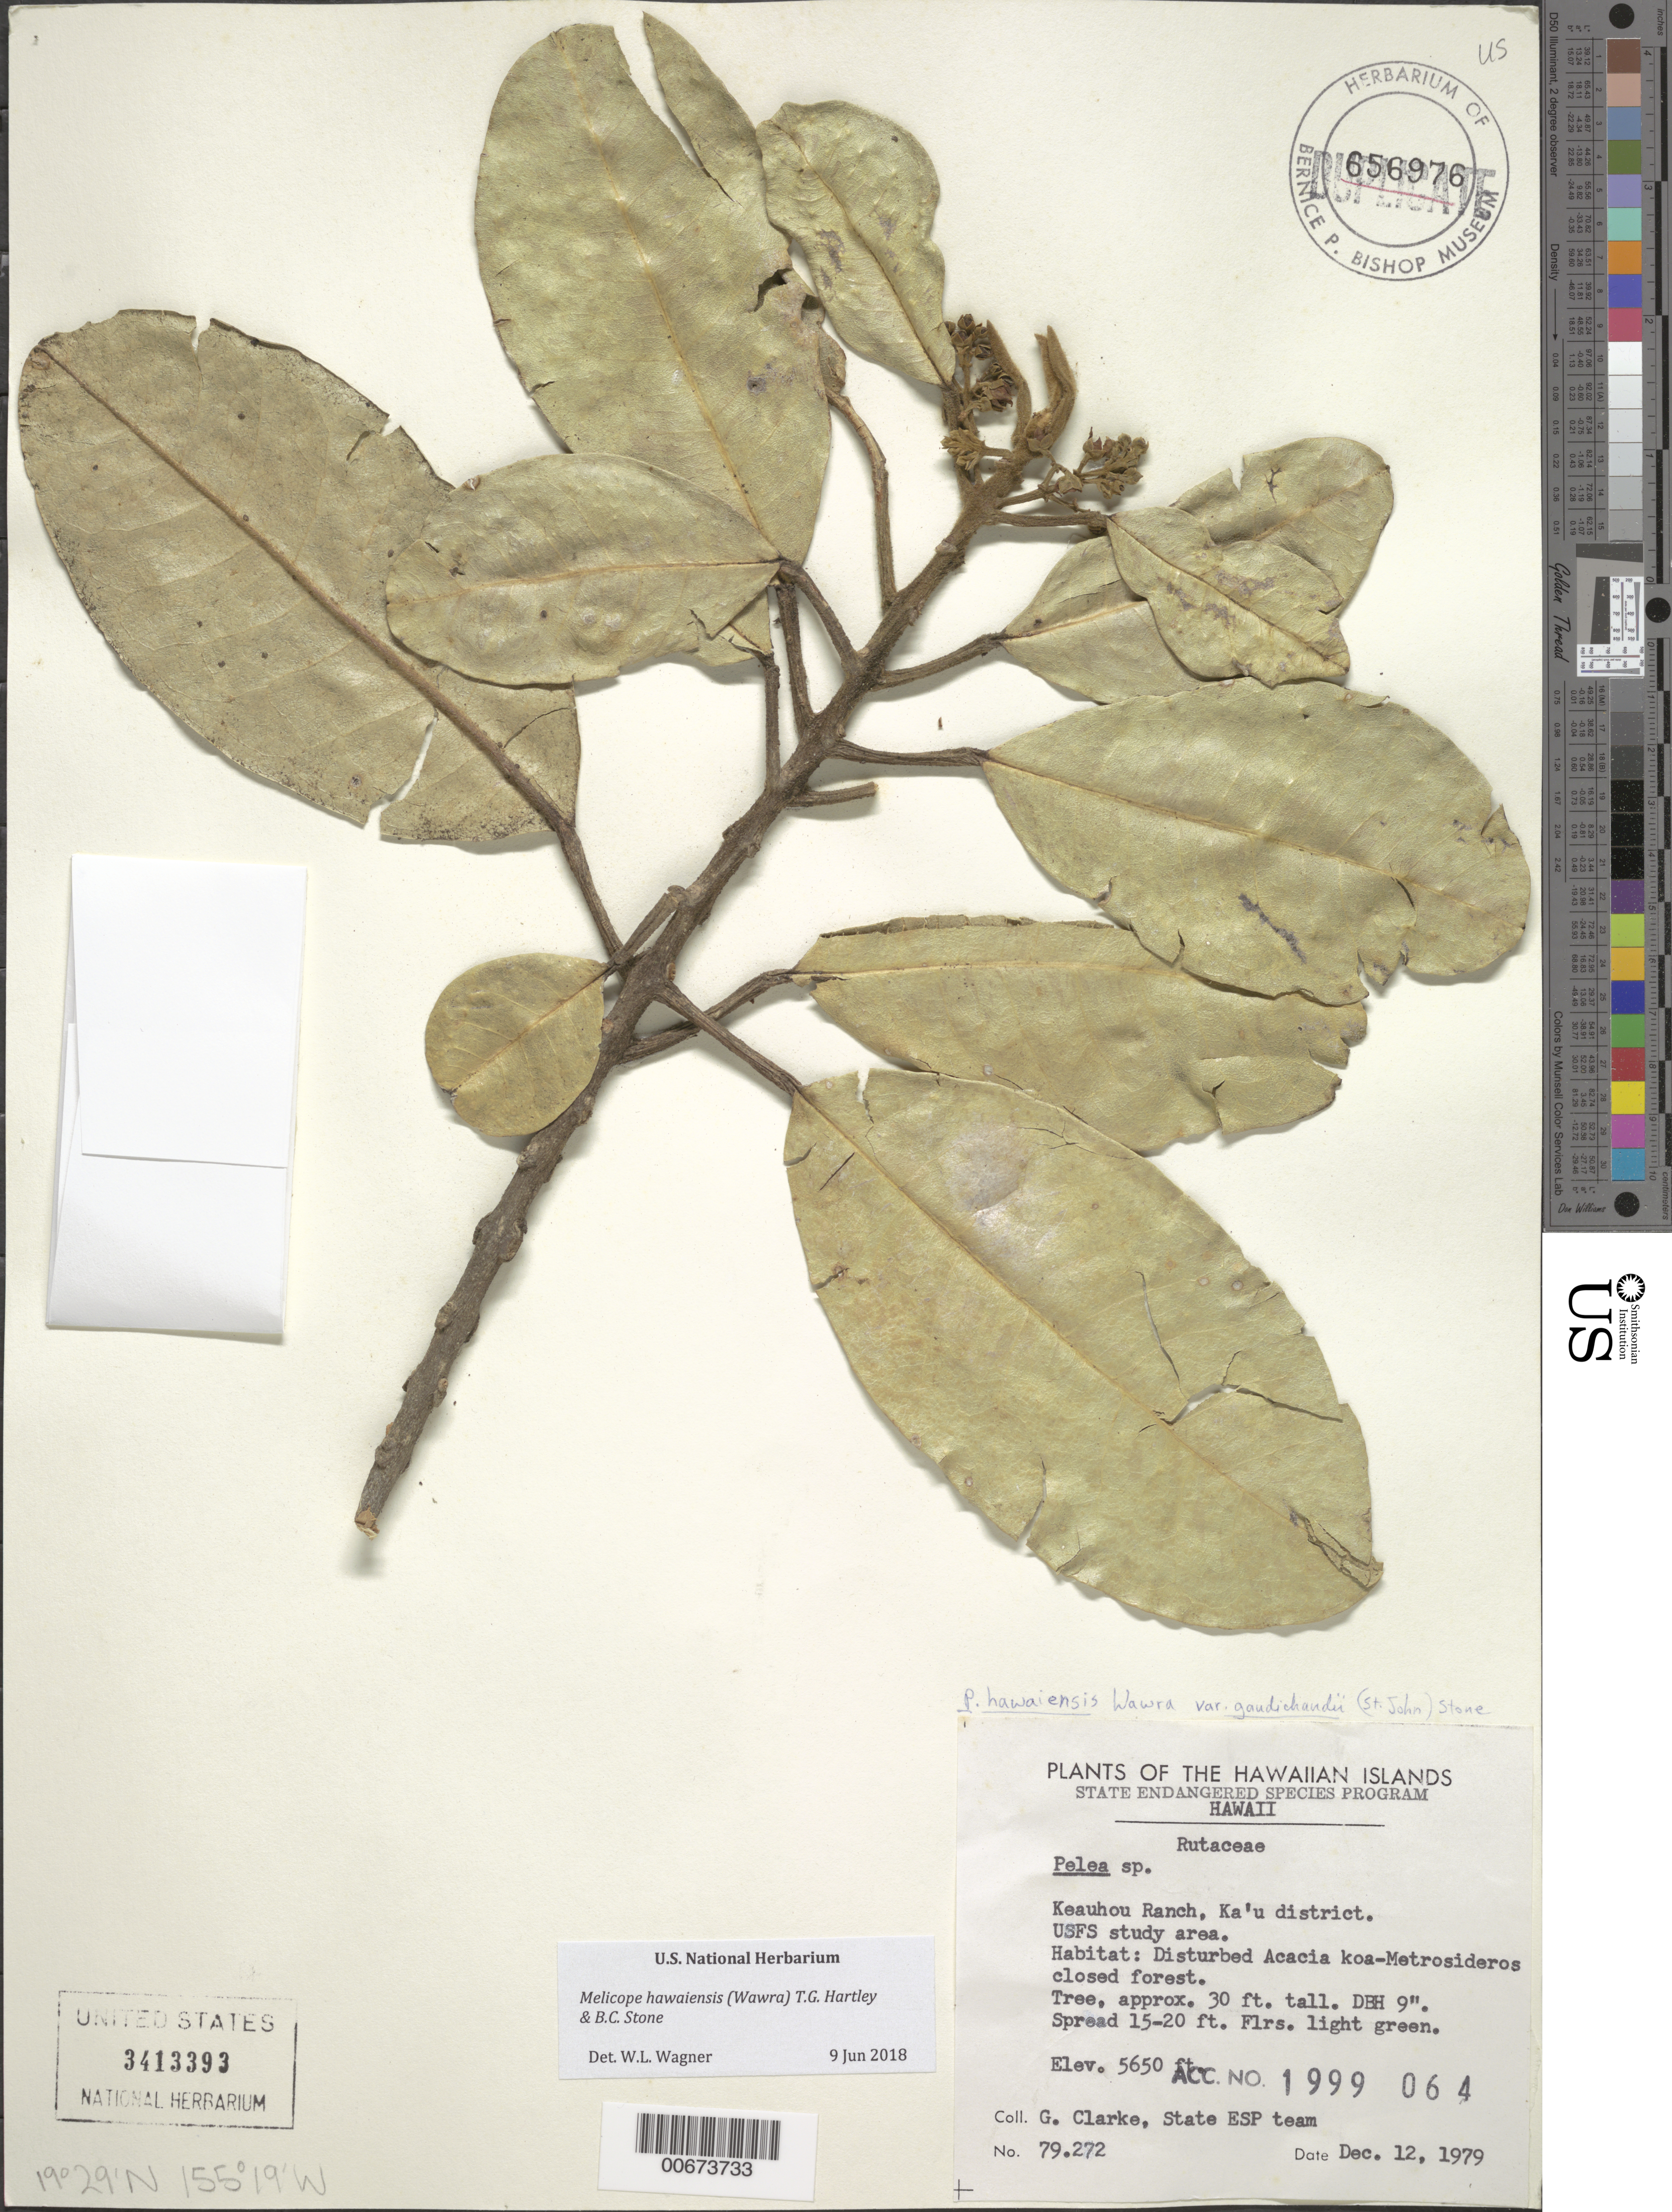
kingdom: Plantae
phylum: Tracheophyta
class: Magnoliopsida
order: Sapindales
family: Rutaceae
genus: Pelea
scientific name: Pelea sp.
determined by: Wagner, W. L., (BOT), Smithsonian Institution - National Museum of Natural History (UNITED STATES)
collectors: G. Clarke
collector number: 79.272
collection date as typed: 12 Dec 1979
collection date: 1979-12-12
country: United States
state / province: Hawaii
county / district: Hawaii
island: Hawaii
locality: Ka'u District, Keauhou Ranch, USFS study area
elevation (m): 1722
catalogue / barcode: US 3413393